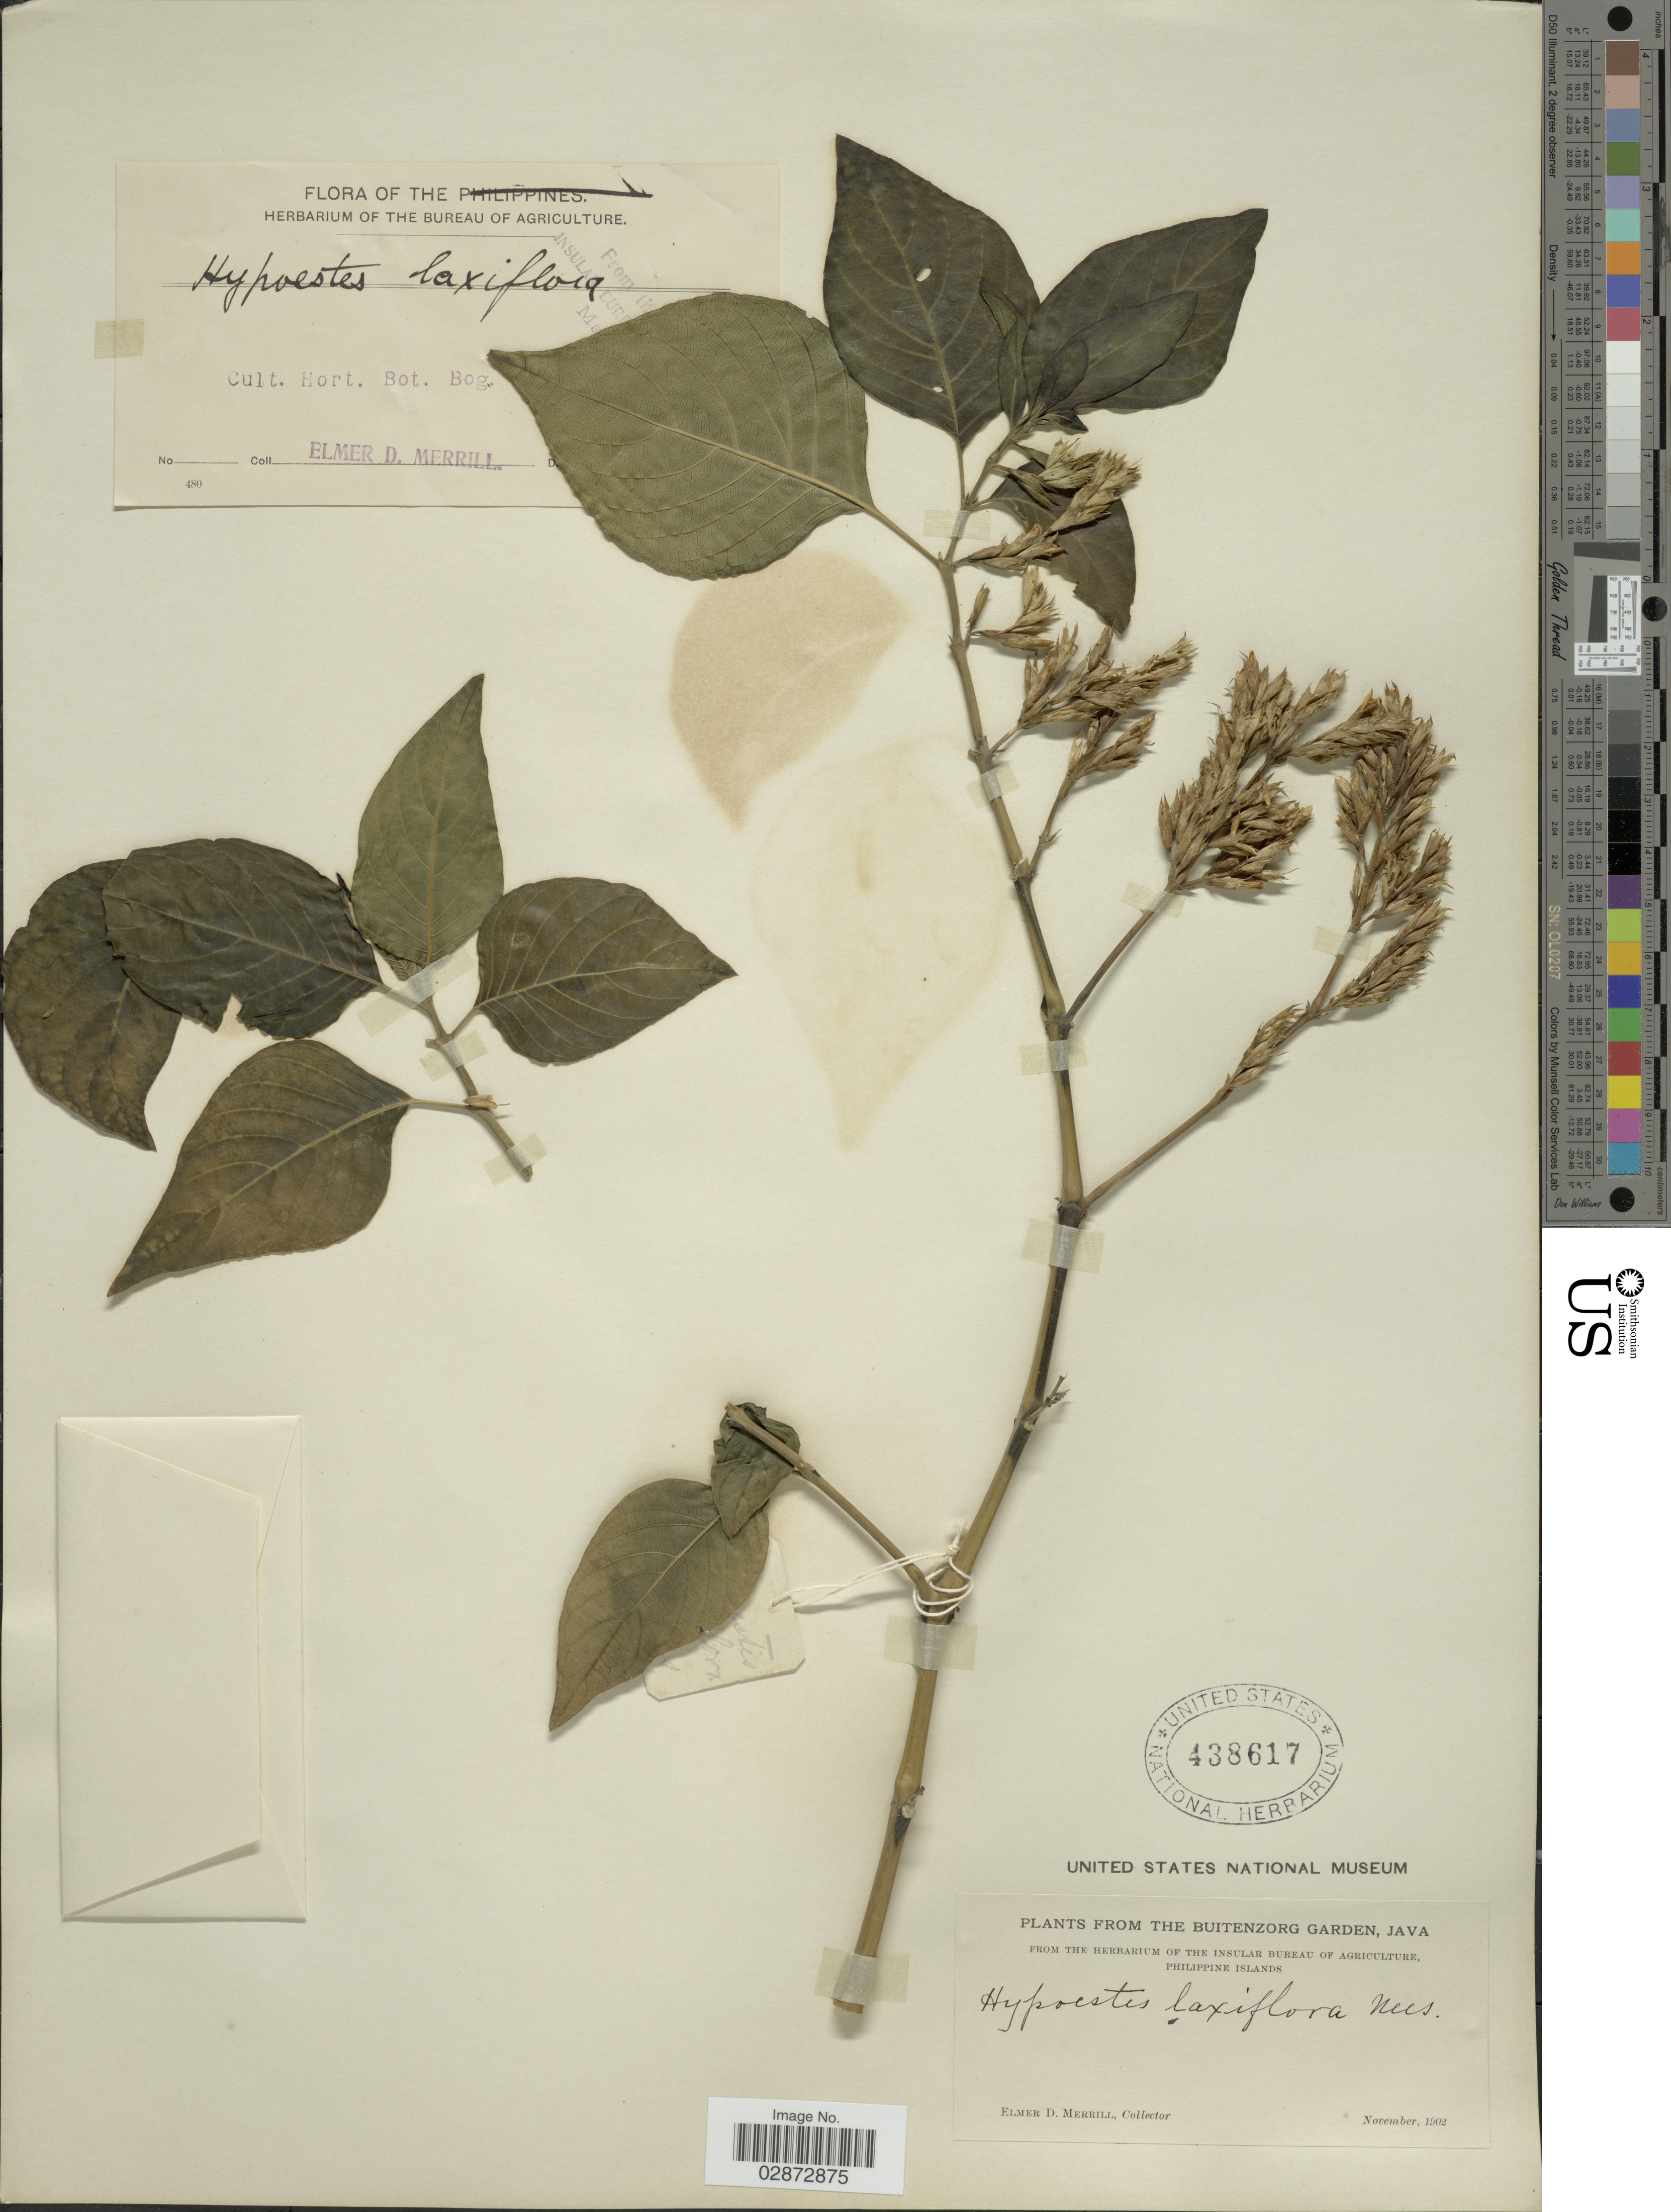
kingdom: Plantae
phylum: Tracheophyta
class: Magnoliopsida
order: Lamiales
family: Acanthaceae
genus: Hypoestes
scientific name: Hypoestes laxiflora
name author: Nees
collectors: E. D. Merrill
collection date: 1902-11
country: Indonesia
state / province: Java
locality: The Buitenzorg Garden. Cult. Hort. Bot. Bog.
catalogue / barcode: US 438617